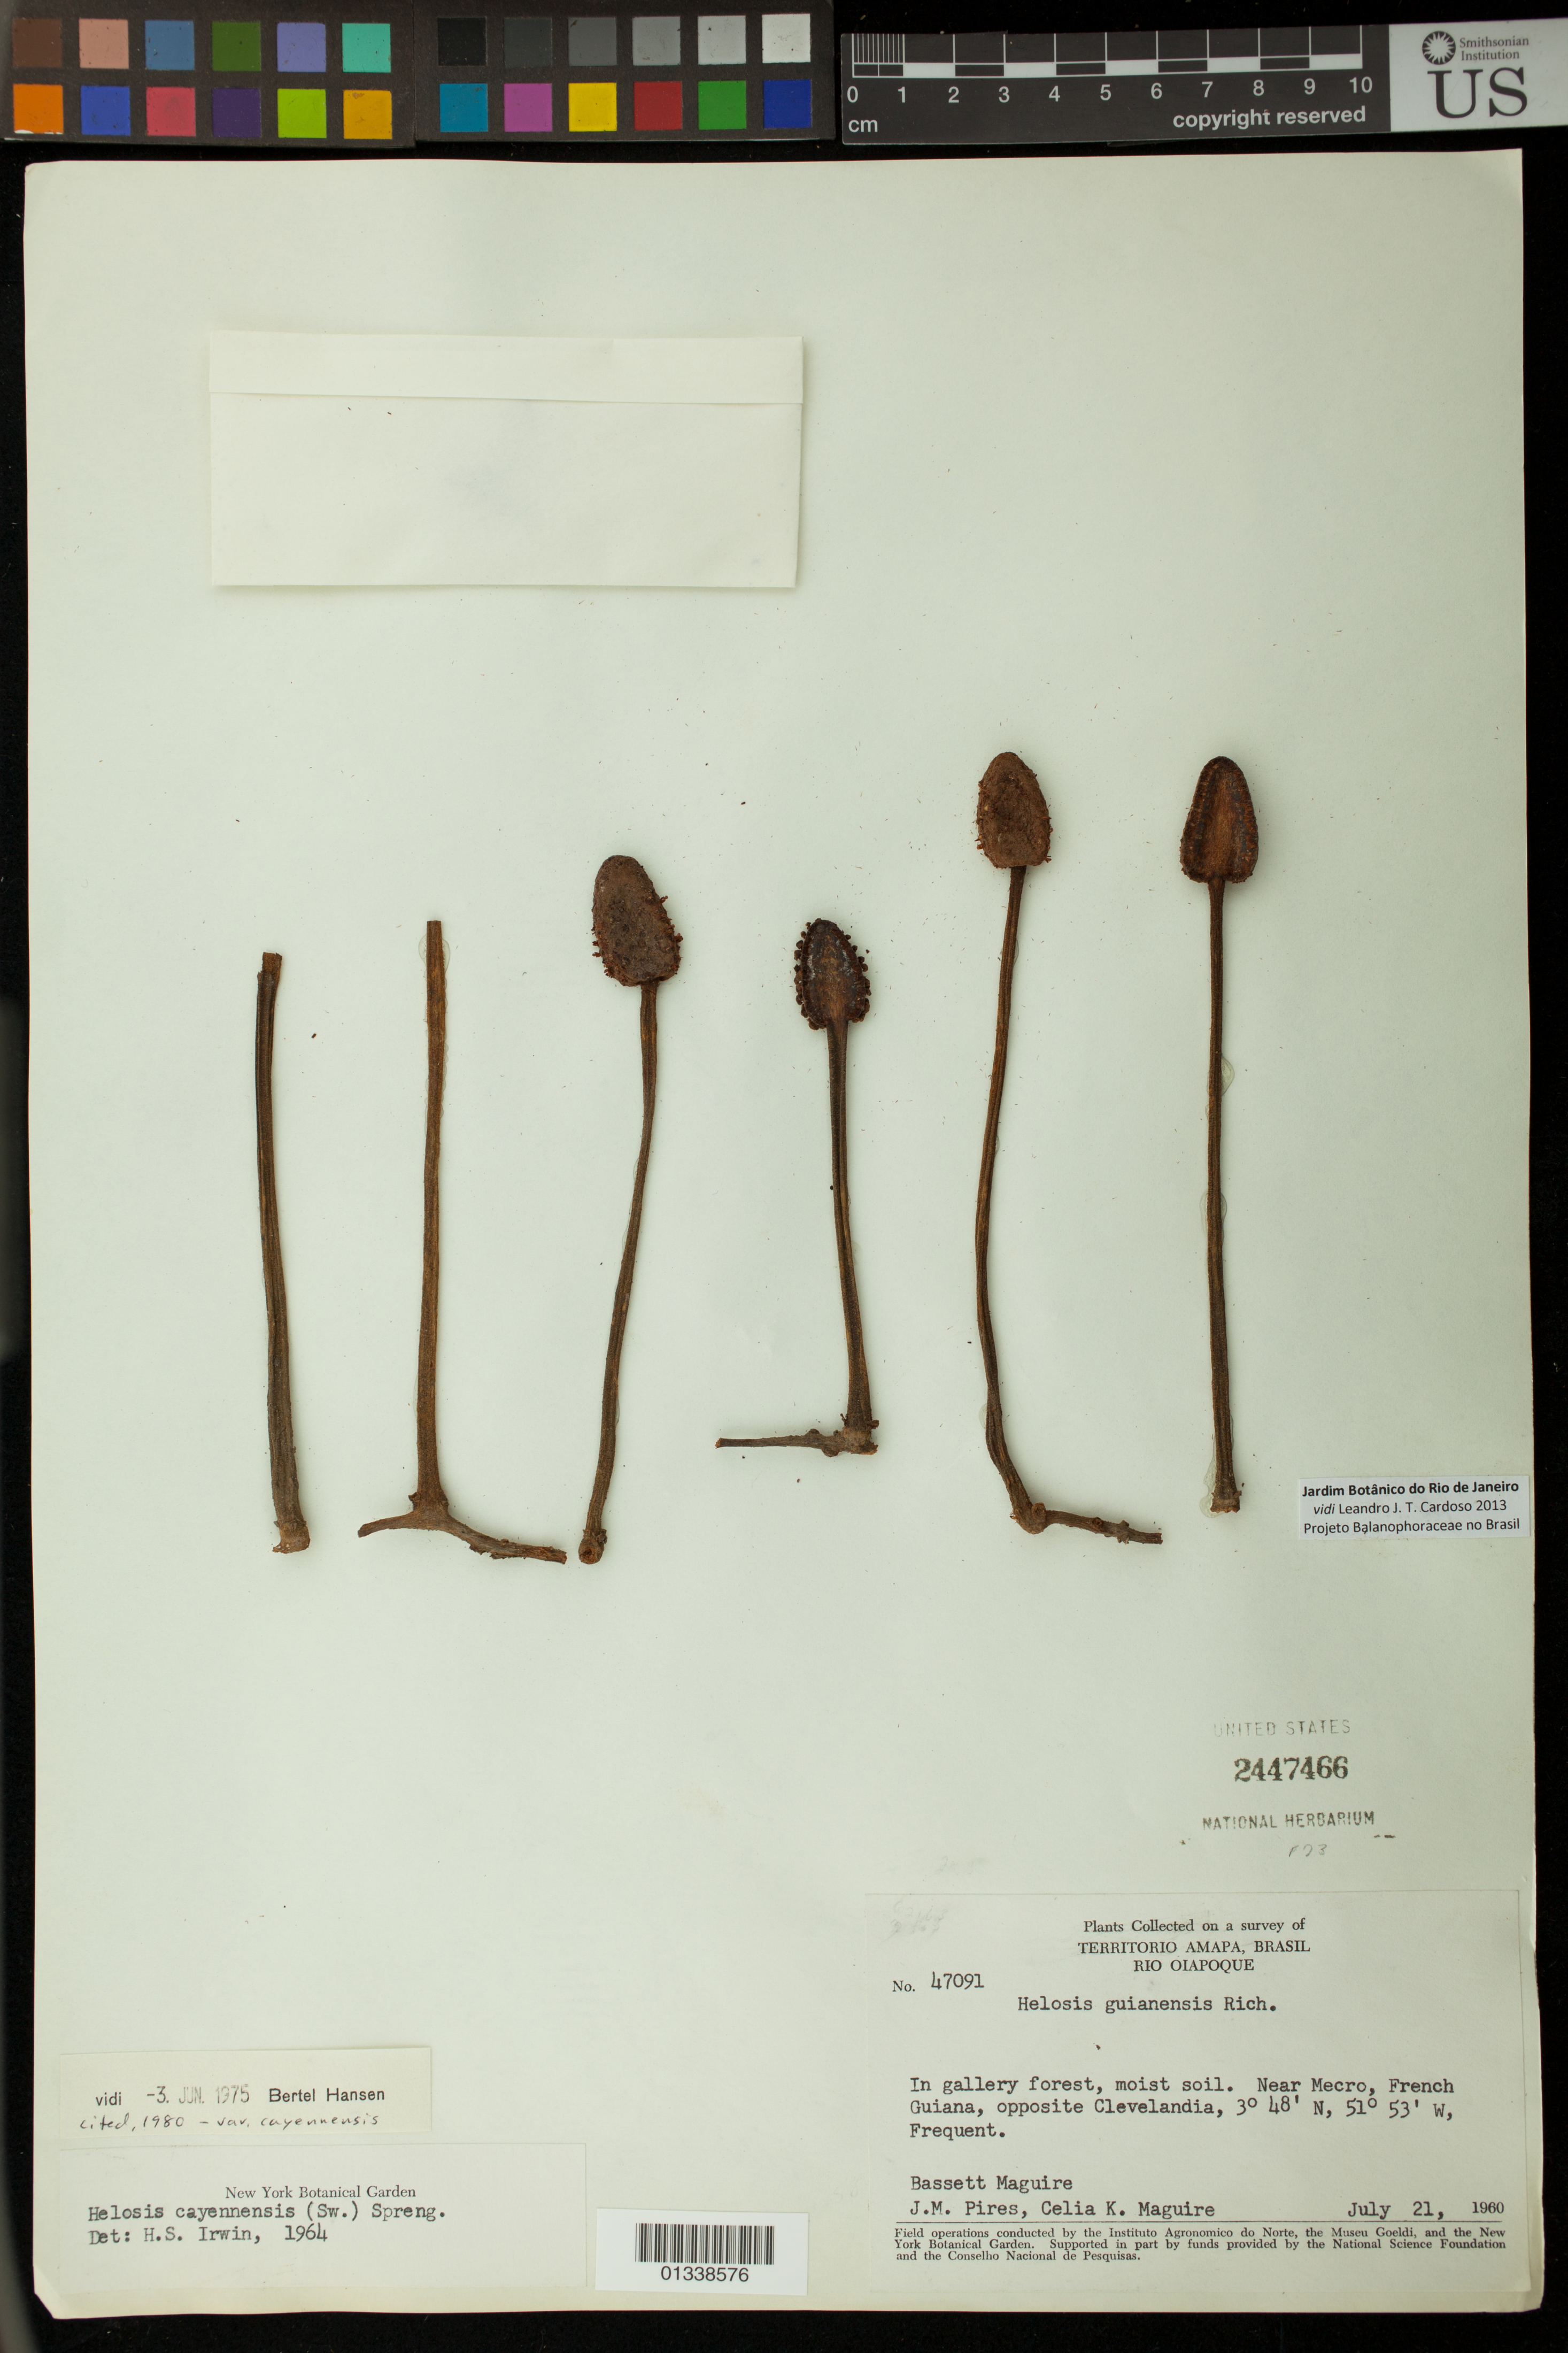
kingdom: Plantae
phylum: Tracheophyta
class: Magnoliopsida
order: Santalales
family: Balanophoraceae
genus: Helosis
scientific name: Helosis cayennensis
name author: (Sw.) Spreng.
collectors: B. Maguire, J. M. Pires & C. K. Maguire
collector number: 47091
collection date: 1960-07-21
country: French Guiana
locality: Near Mecro, French Guiana, opposite Clevelandia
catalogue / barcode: US 2447466